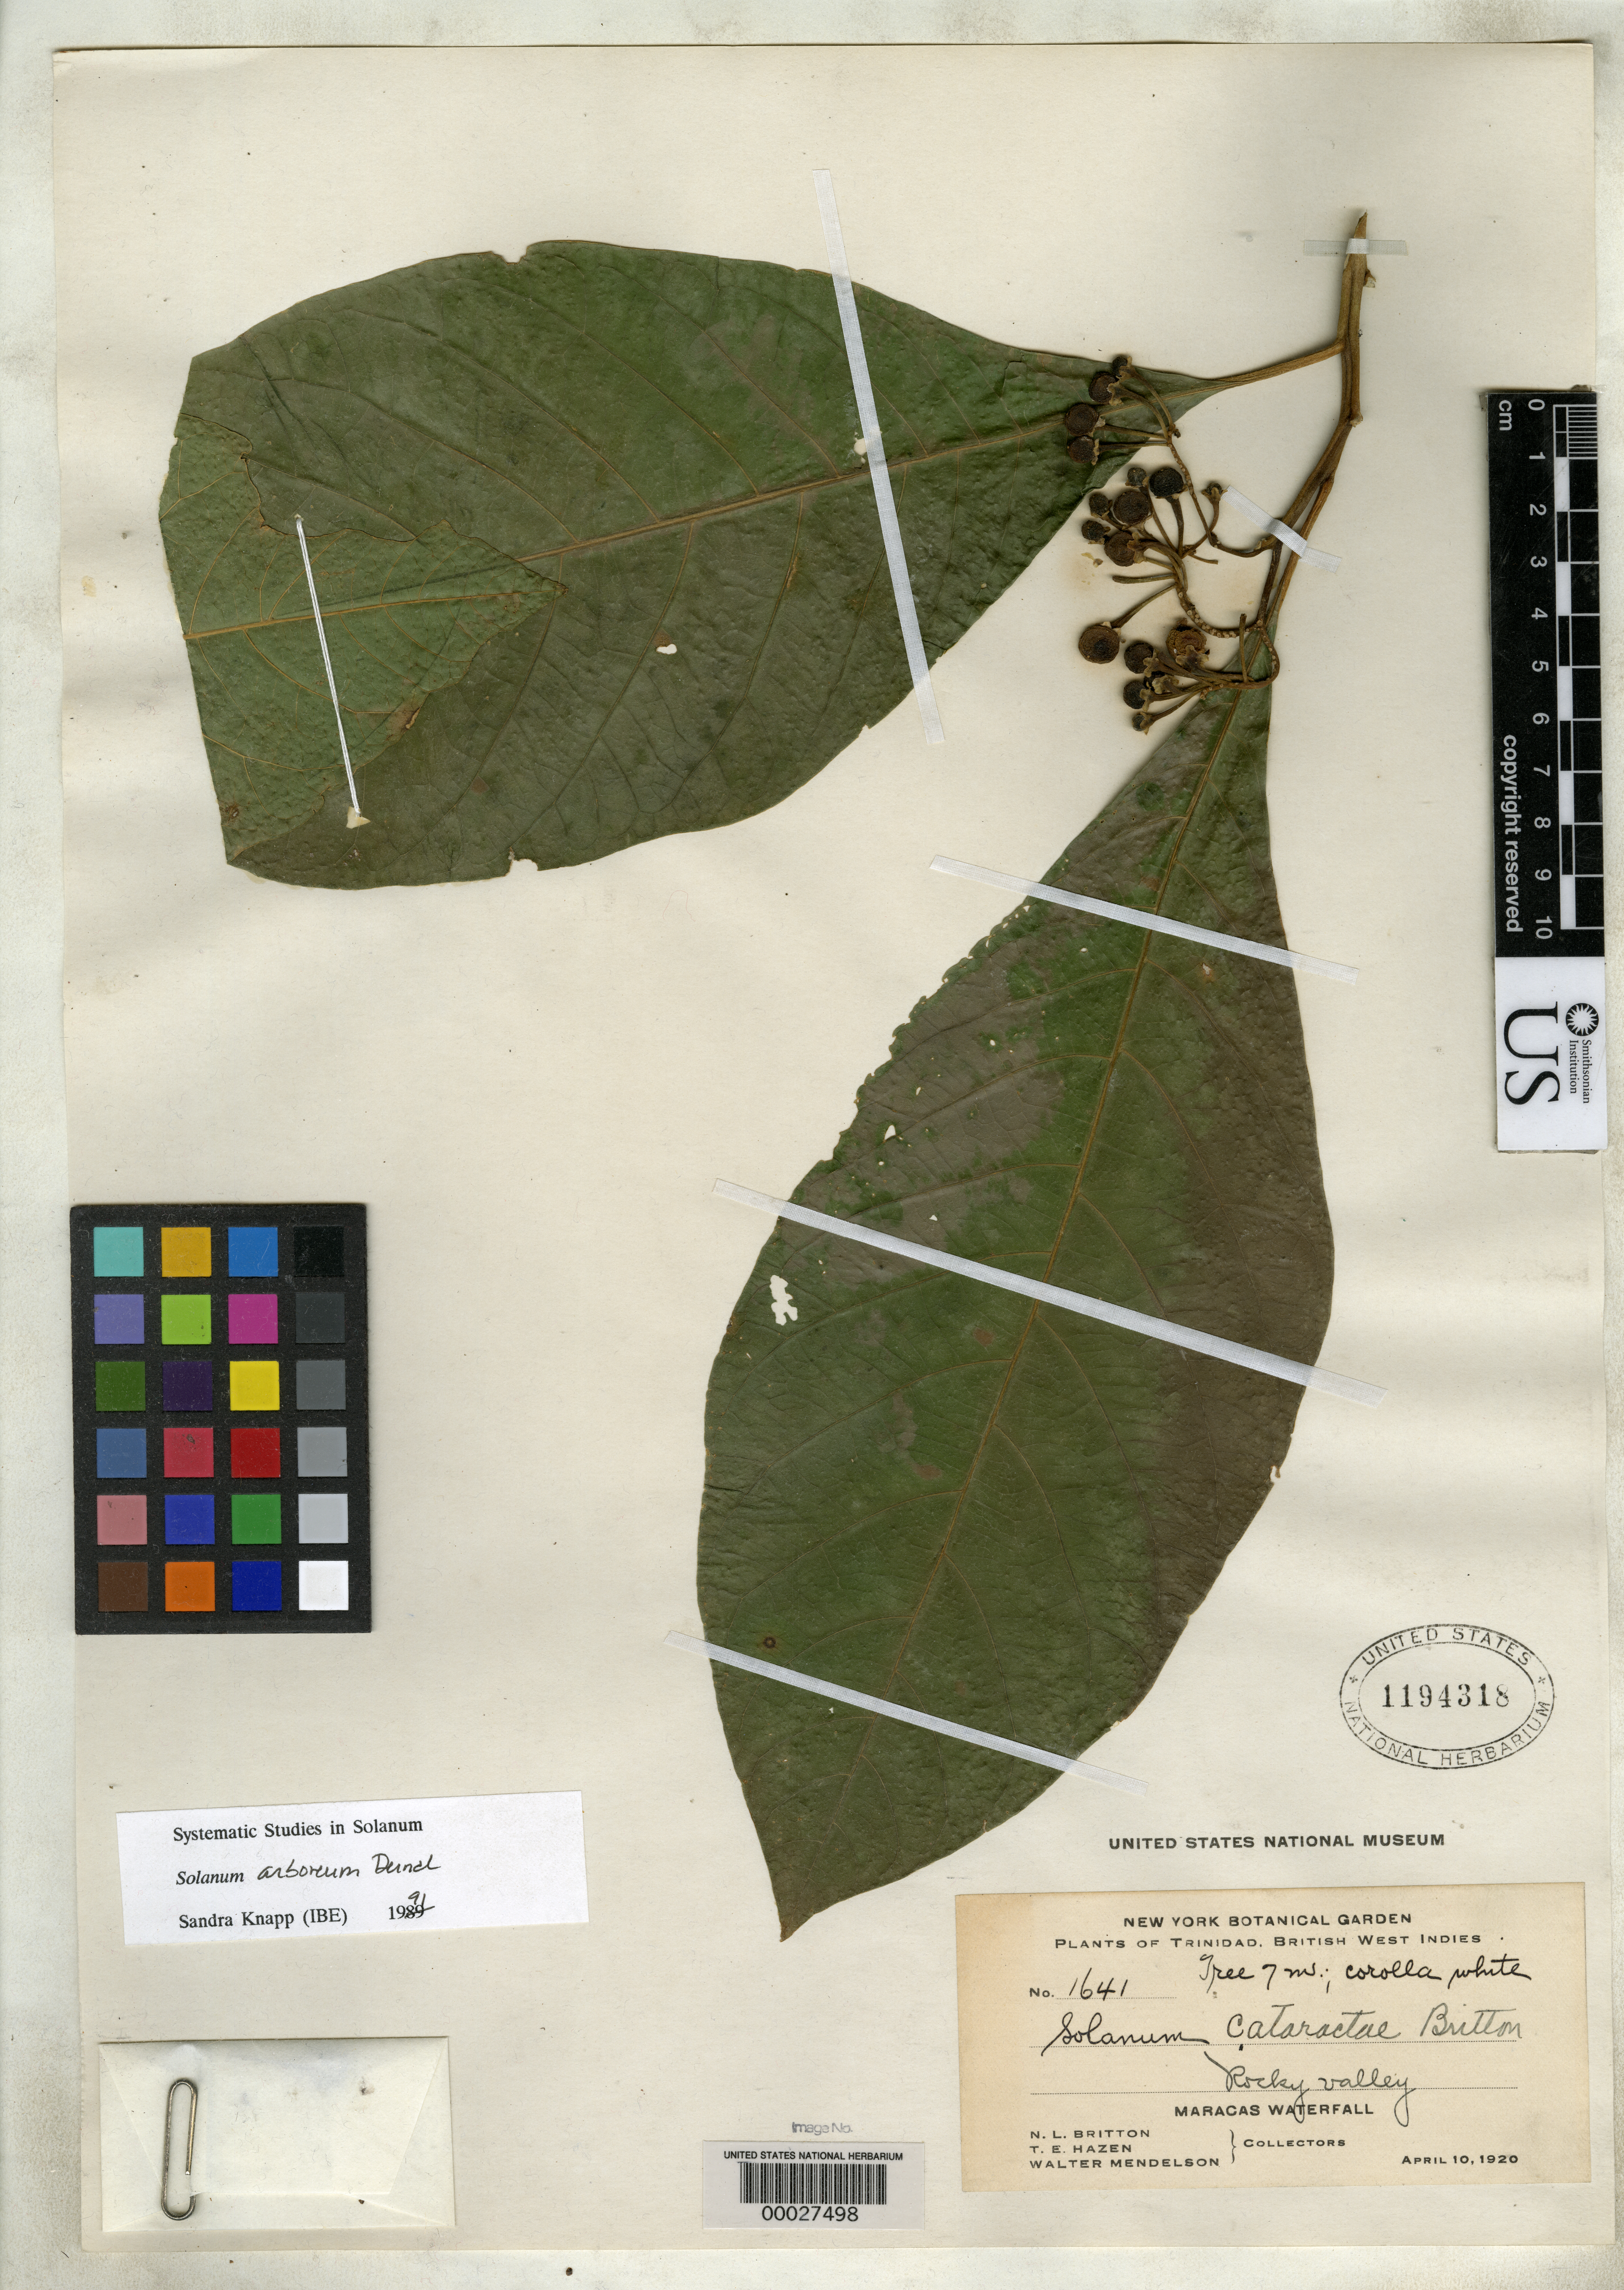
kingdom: Plantae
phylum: Tracheophyta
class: Magnoliopsida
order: Solanales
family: Solanaceae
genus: Solanum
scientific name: Solanum cataractae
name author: Britton ex R.E.D. Baker & N.W. Simmonds in R.O. Williams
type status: Isotype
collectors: N. Britton, T. E. Hazen & W. Mendelson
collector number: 1641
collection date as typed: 10 Apr 1920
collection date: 1920-04-10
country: Trinidad and Tobago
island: Trinidad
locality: Maracas waterfall.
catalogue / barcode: US 1194318